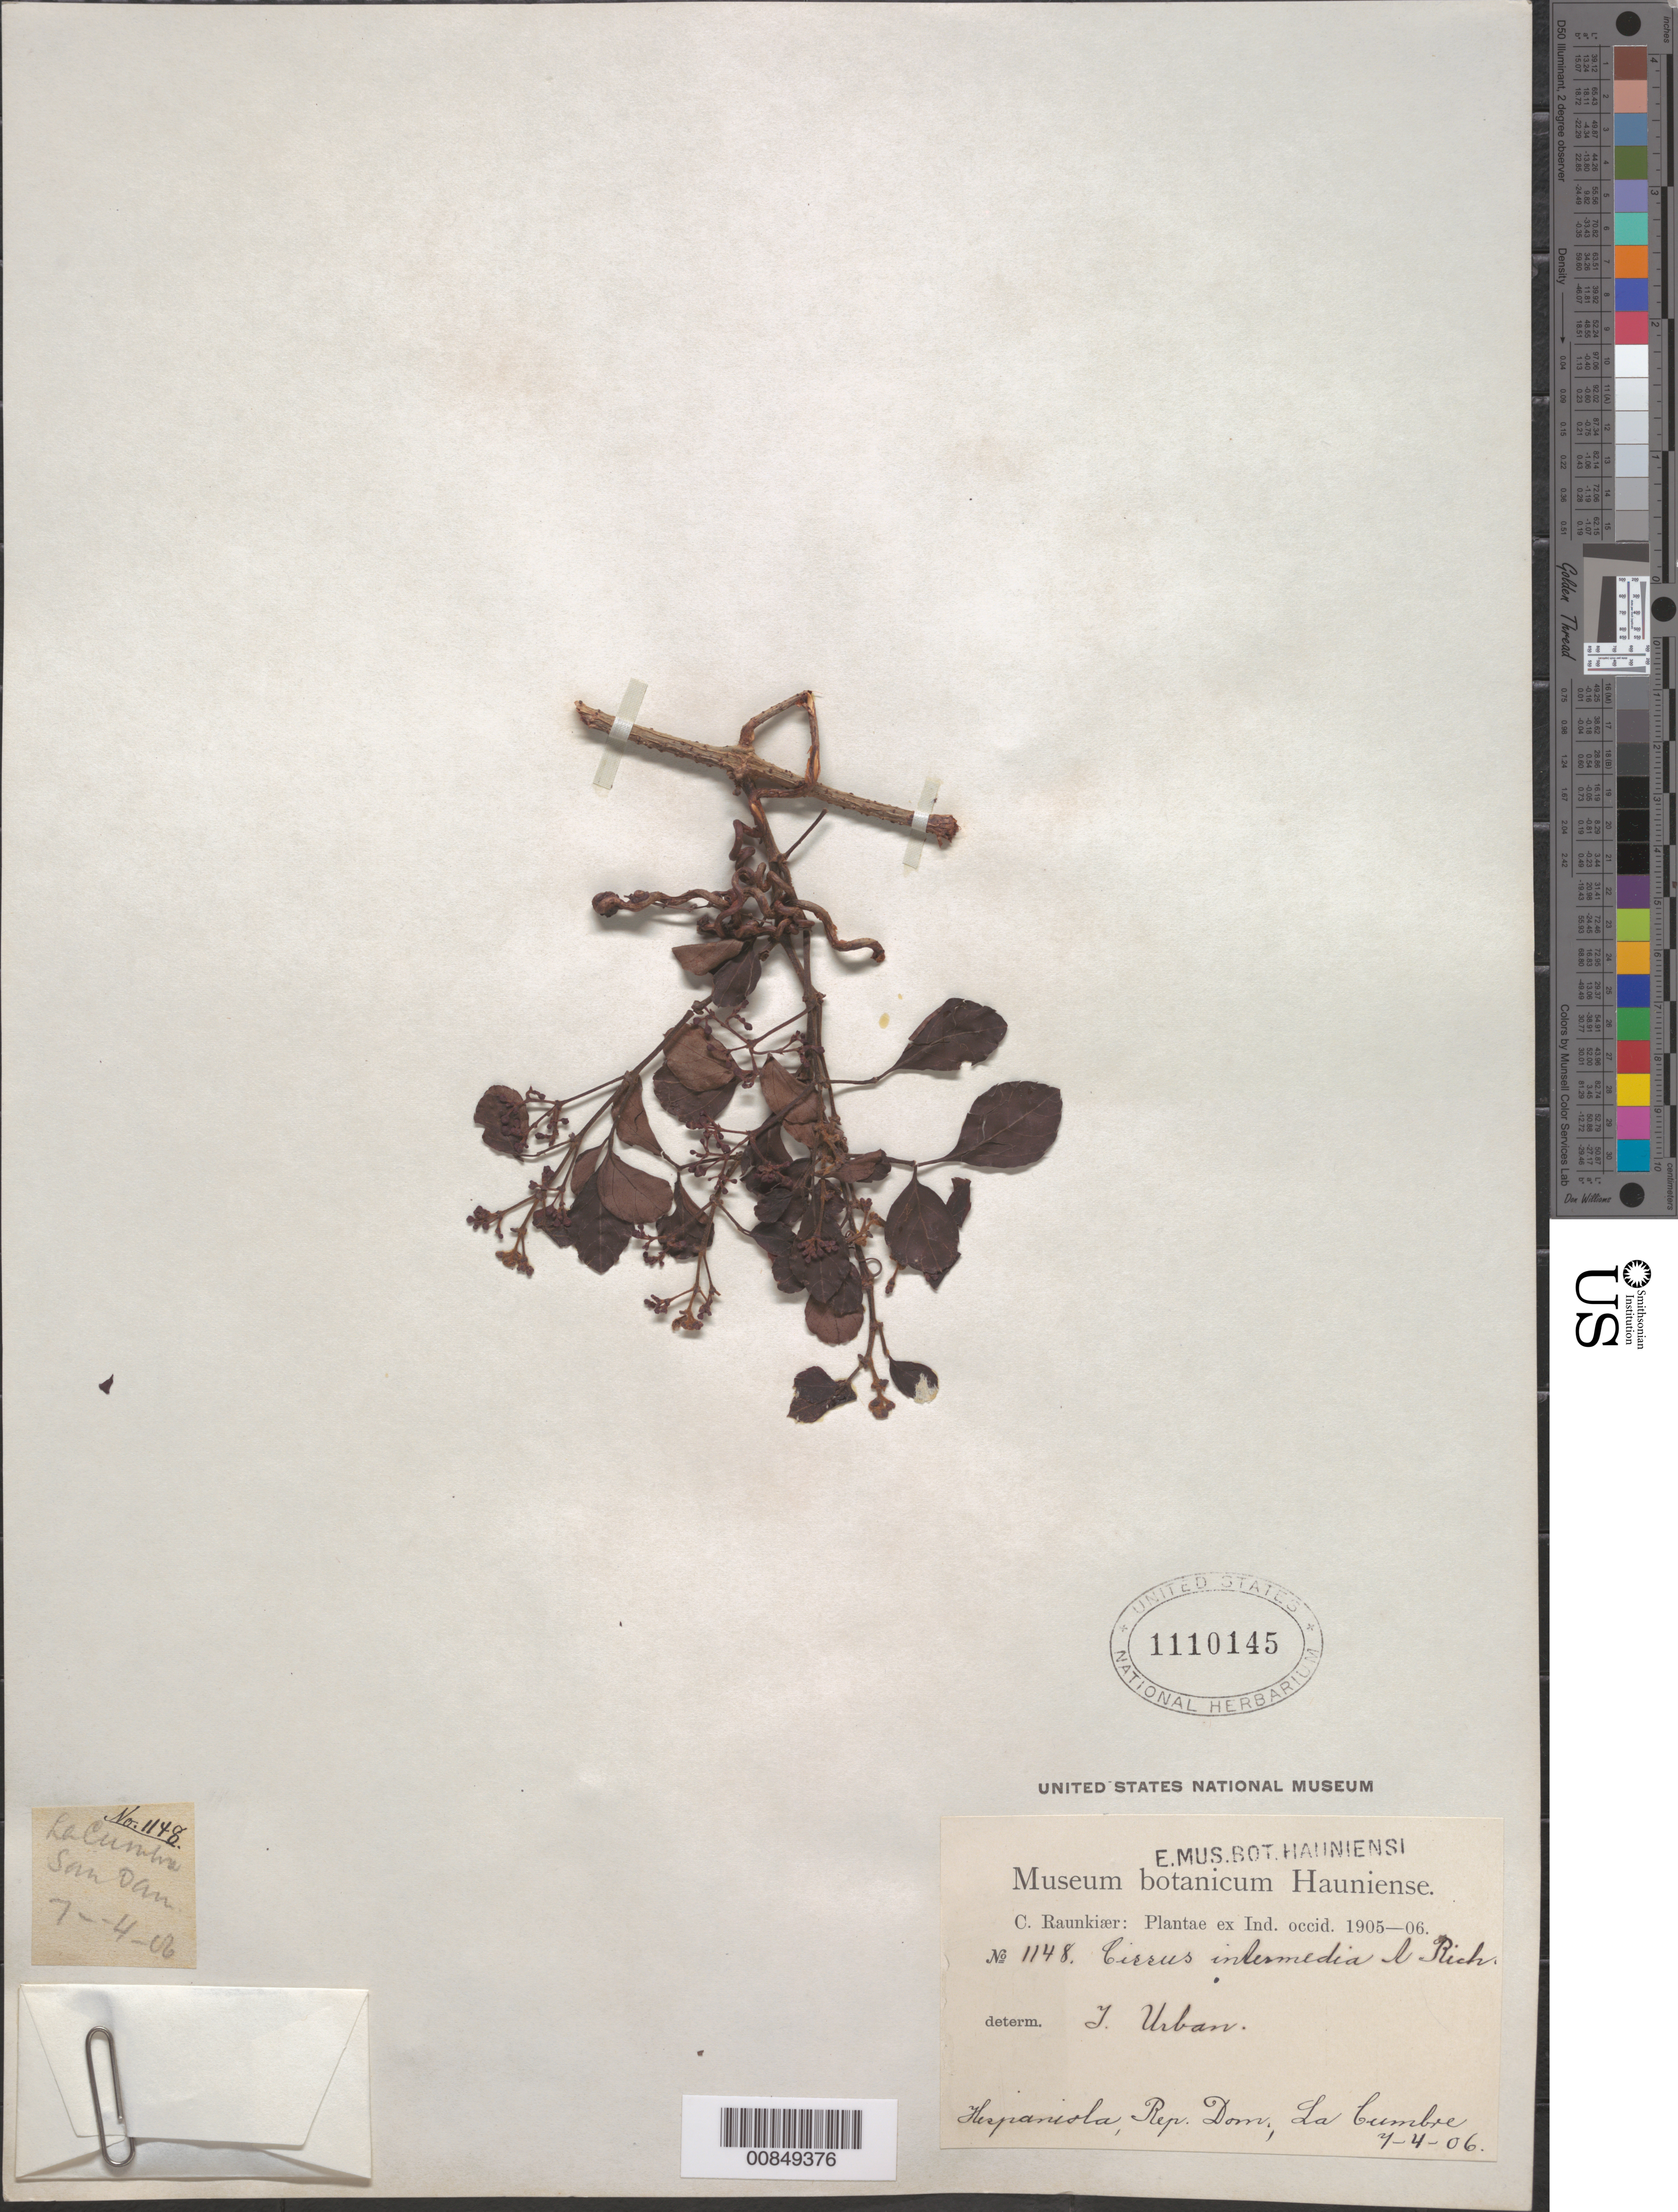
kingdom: Plantae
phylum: Tracheophyta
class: Magnoliopsida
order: Vitales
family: Vitaceae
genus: Cissus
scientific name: Cissus obovata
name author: Vahl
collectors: C. C. Raunkiaer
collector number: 1148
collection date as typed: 07 Apr 1906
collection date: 1906-04-07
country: Dominican Republic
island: Hispaniola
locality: La Cumbre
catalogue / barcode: US 1110145